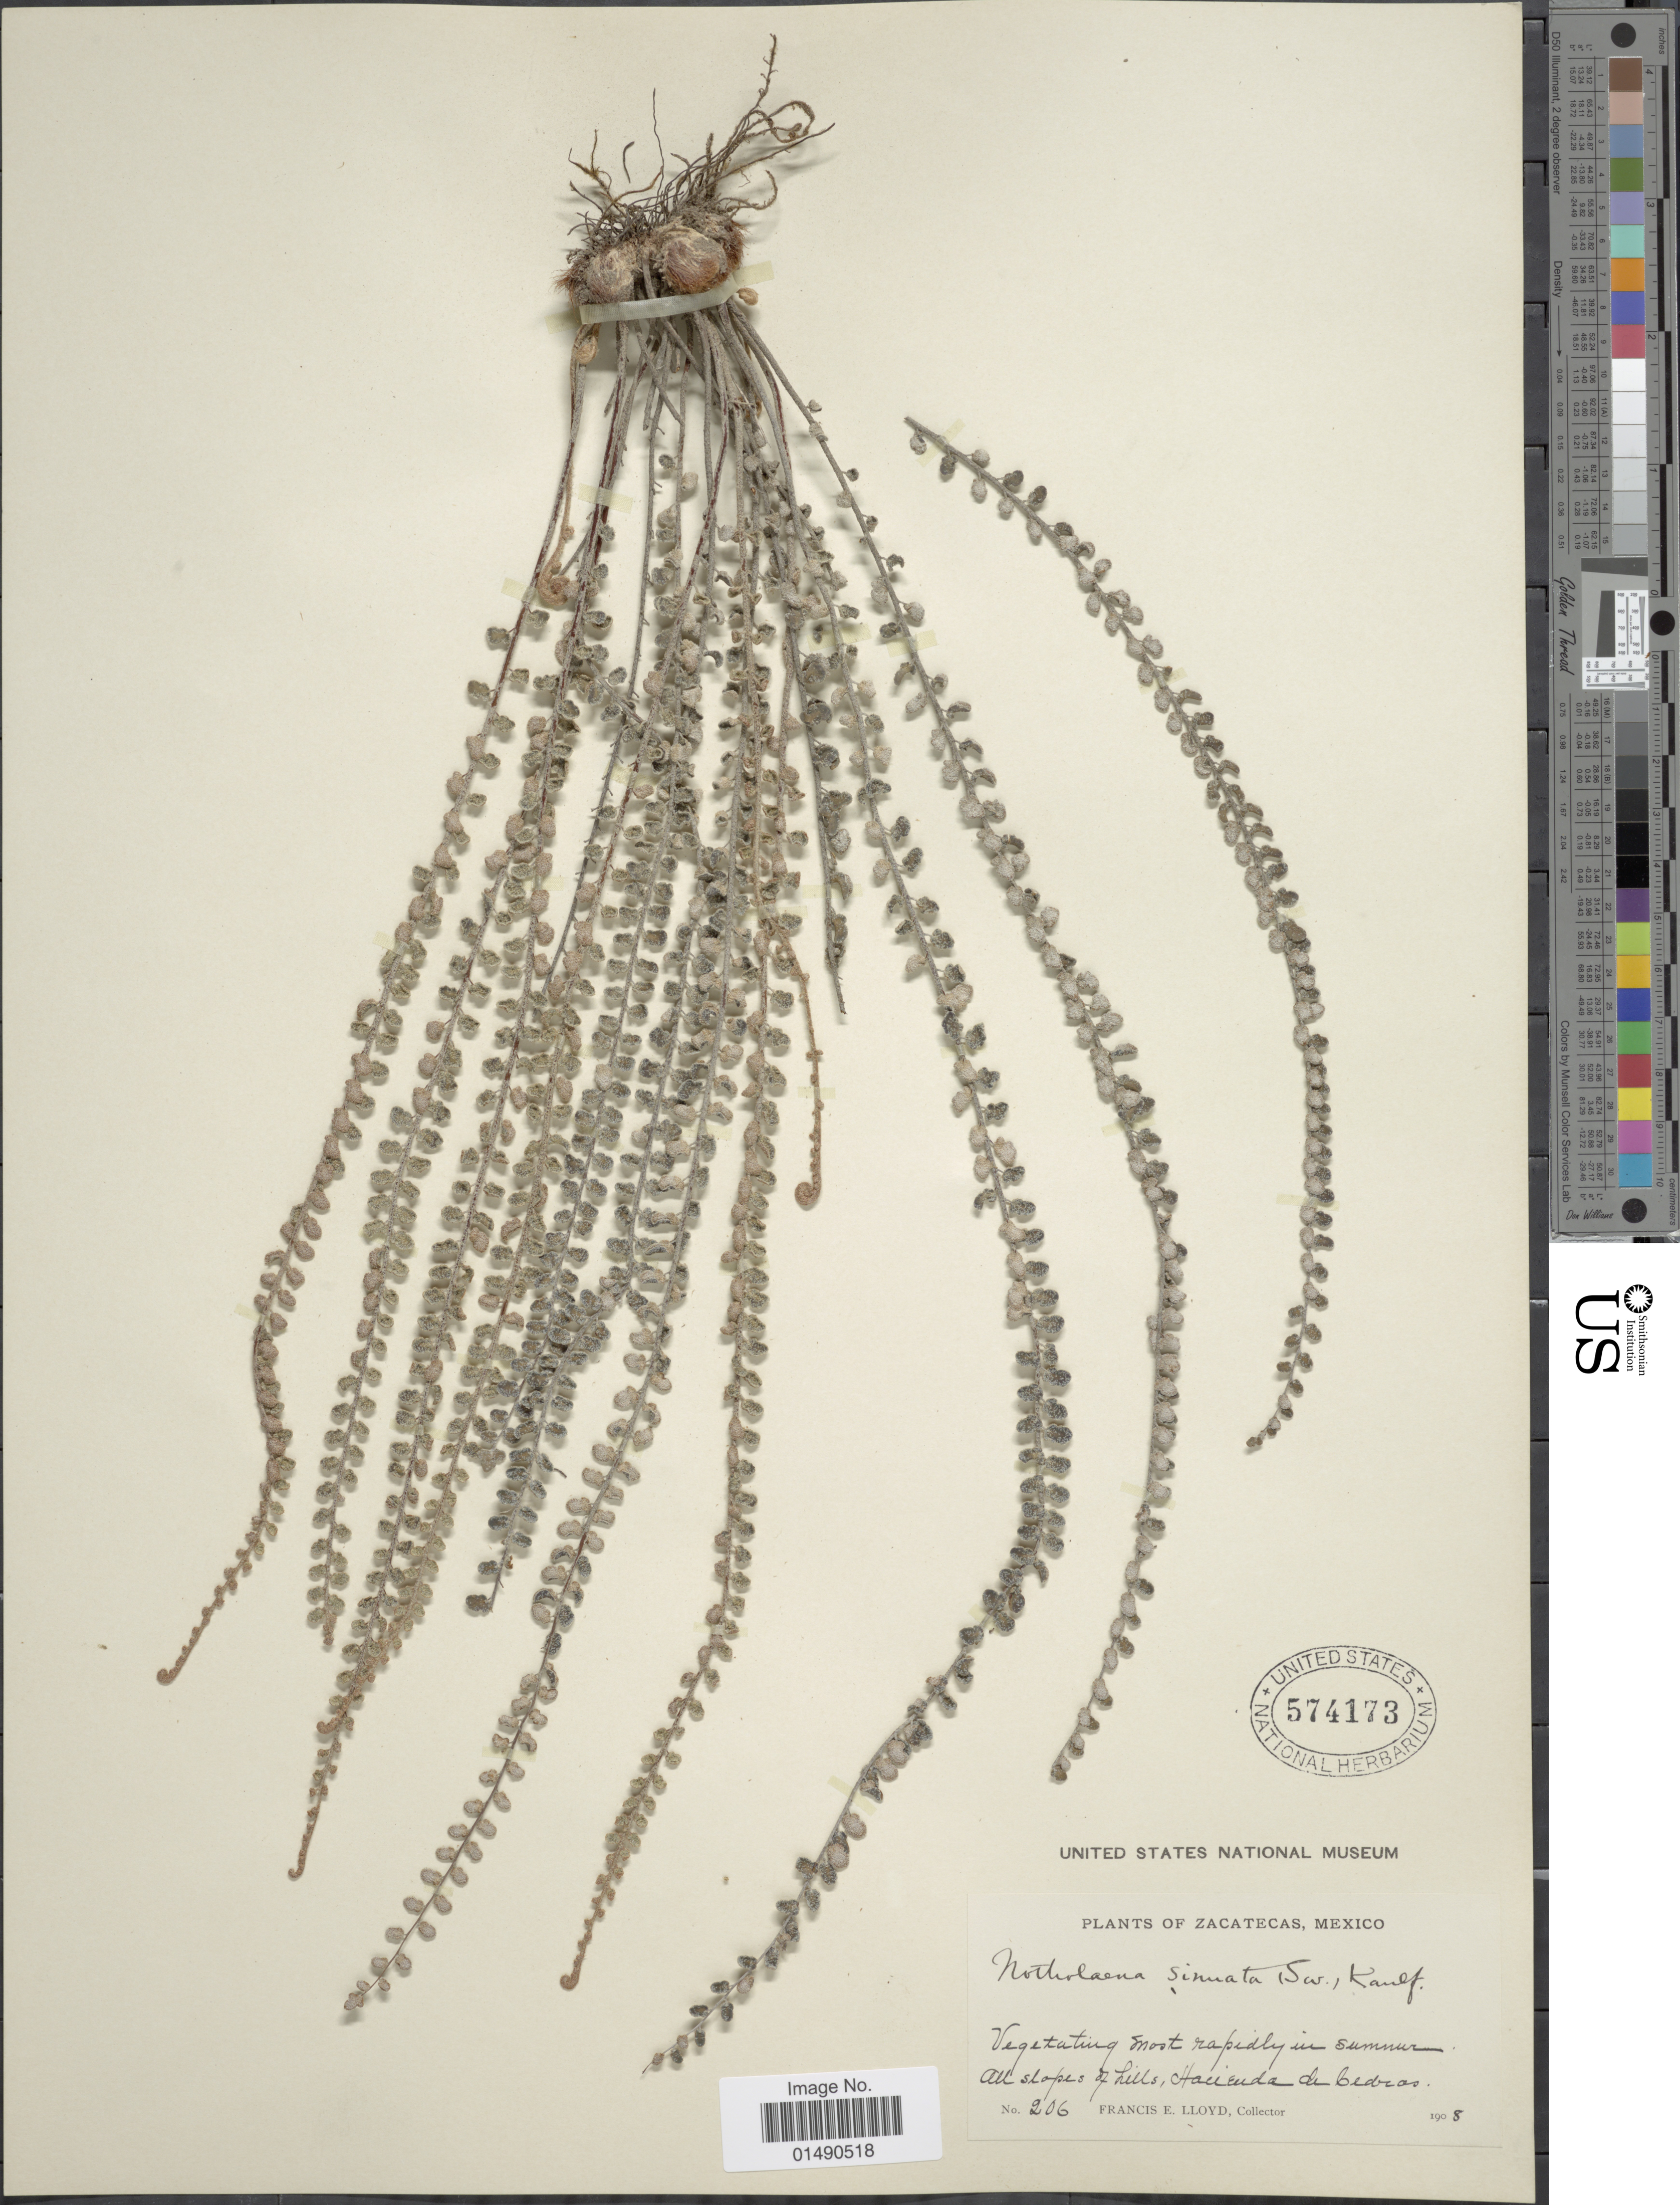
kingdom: Plantae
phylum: Tracheophyta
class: Polypodiopsida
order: Polypodiales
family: Pteridaceae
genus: Astrolepis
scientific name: Astrolepis cochisensis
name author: (C.O. Goodd.) D.M. Benham & Windham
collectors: Lloyd, C. E.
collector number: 206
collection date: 1908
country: Mexico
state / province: Zacatecas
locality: All slopes of hills, Haueuda de bedras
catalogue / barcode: US 574173